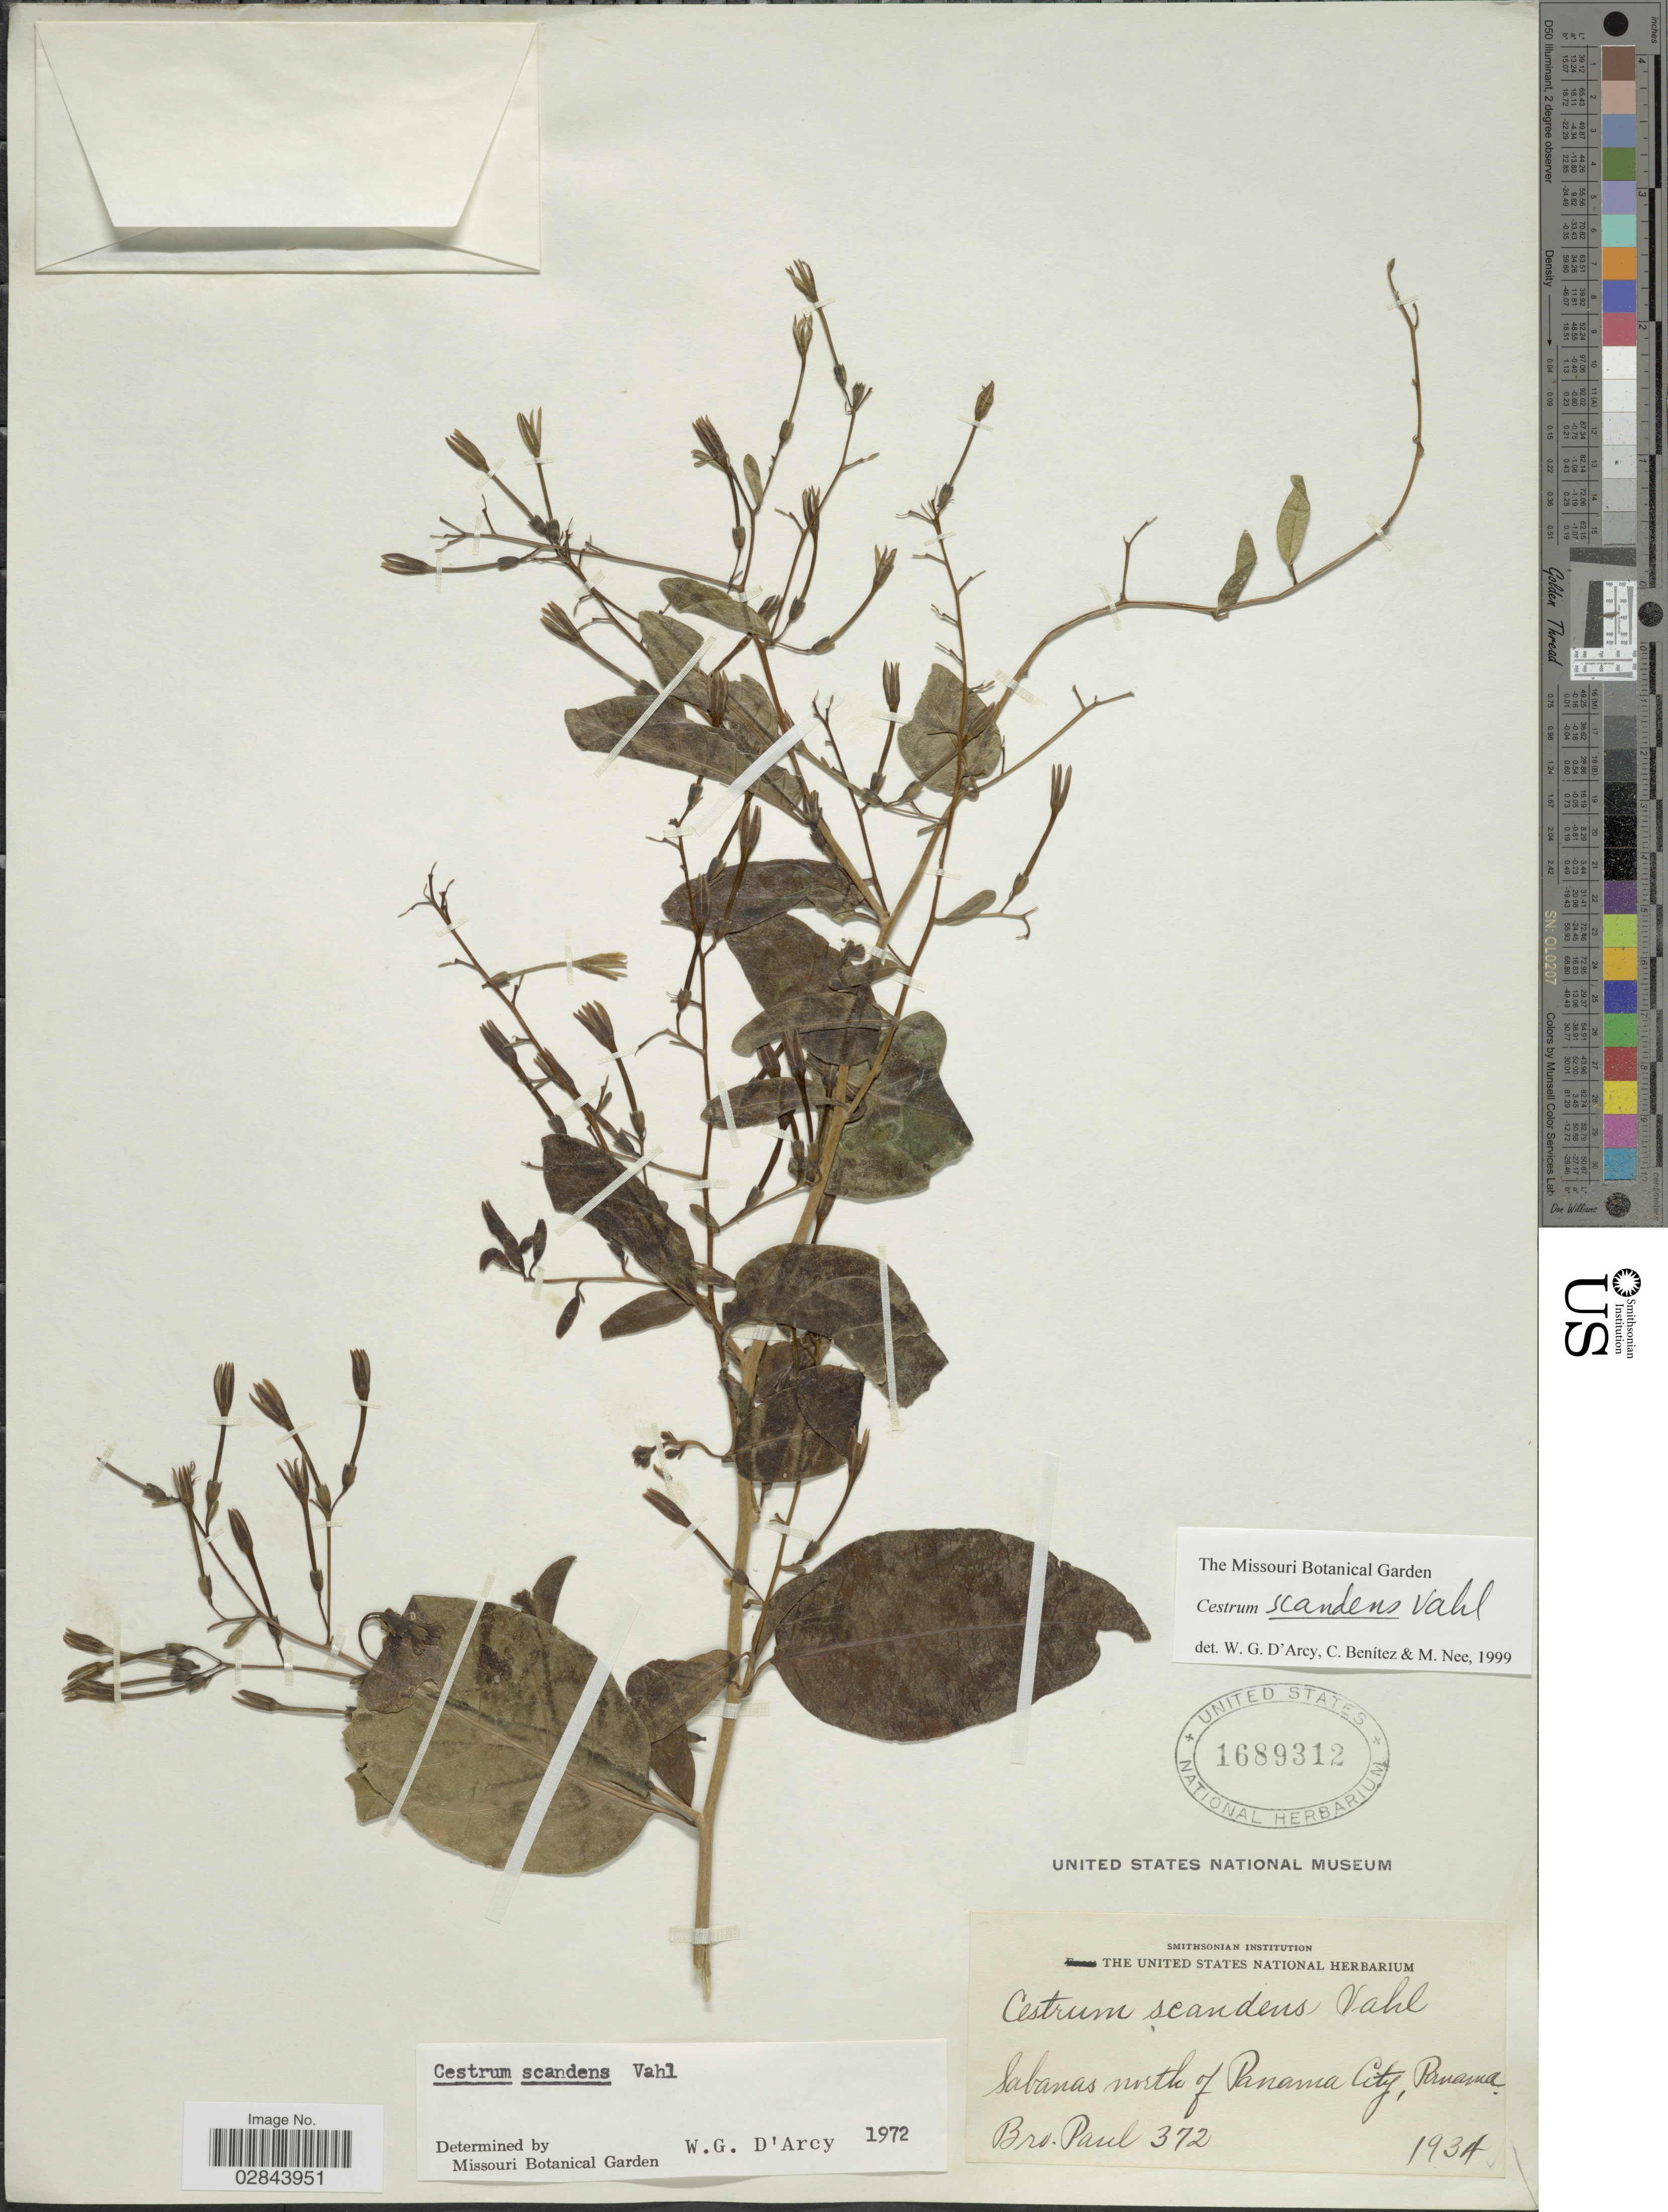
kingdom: Plantae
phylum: Tracheophyta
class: Magnoliopsida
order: Solanales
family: Solanaceae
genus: Cestrum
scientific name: Cestrum scandens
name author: Vahl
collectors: B. Paul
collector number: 372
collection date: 1934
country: Panama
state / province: Panamá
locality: Sabanas north of Panama City.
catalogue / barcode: US 1689312